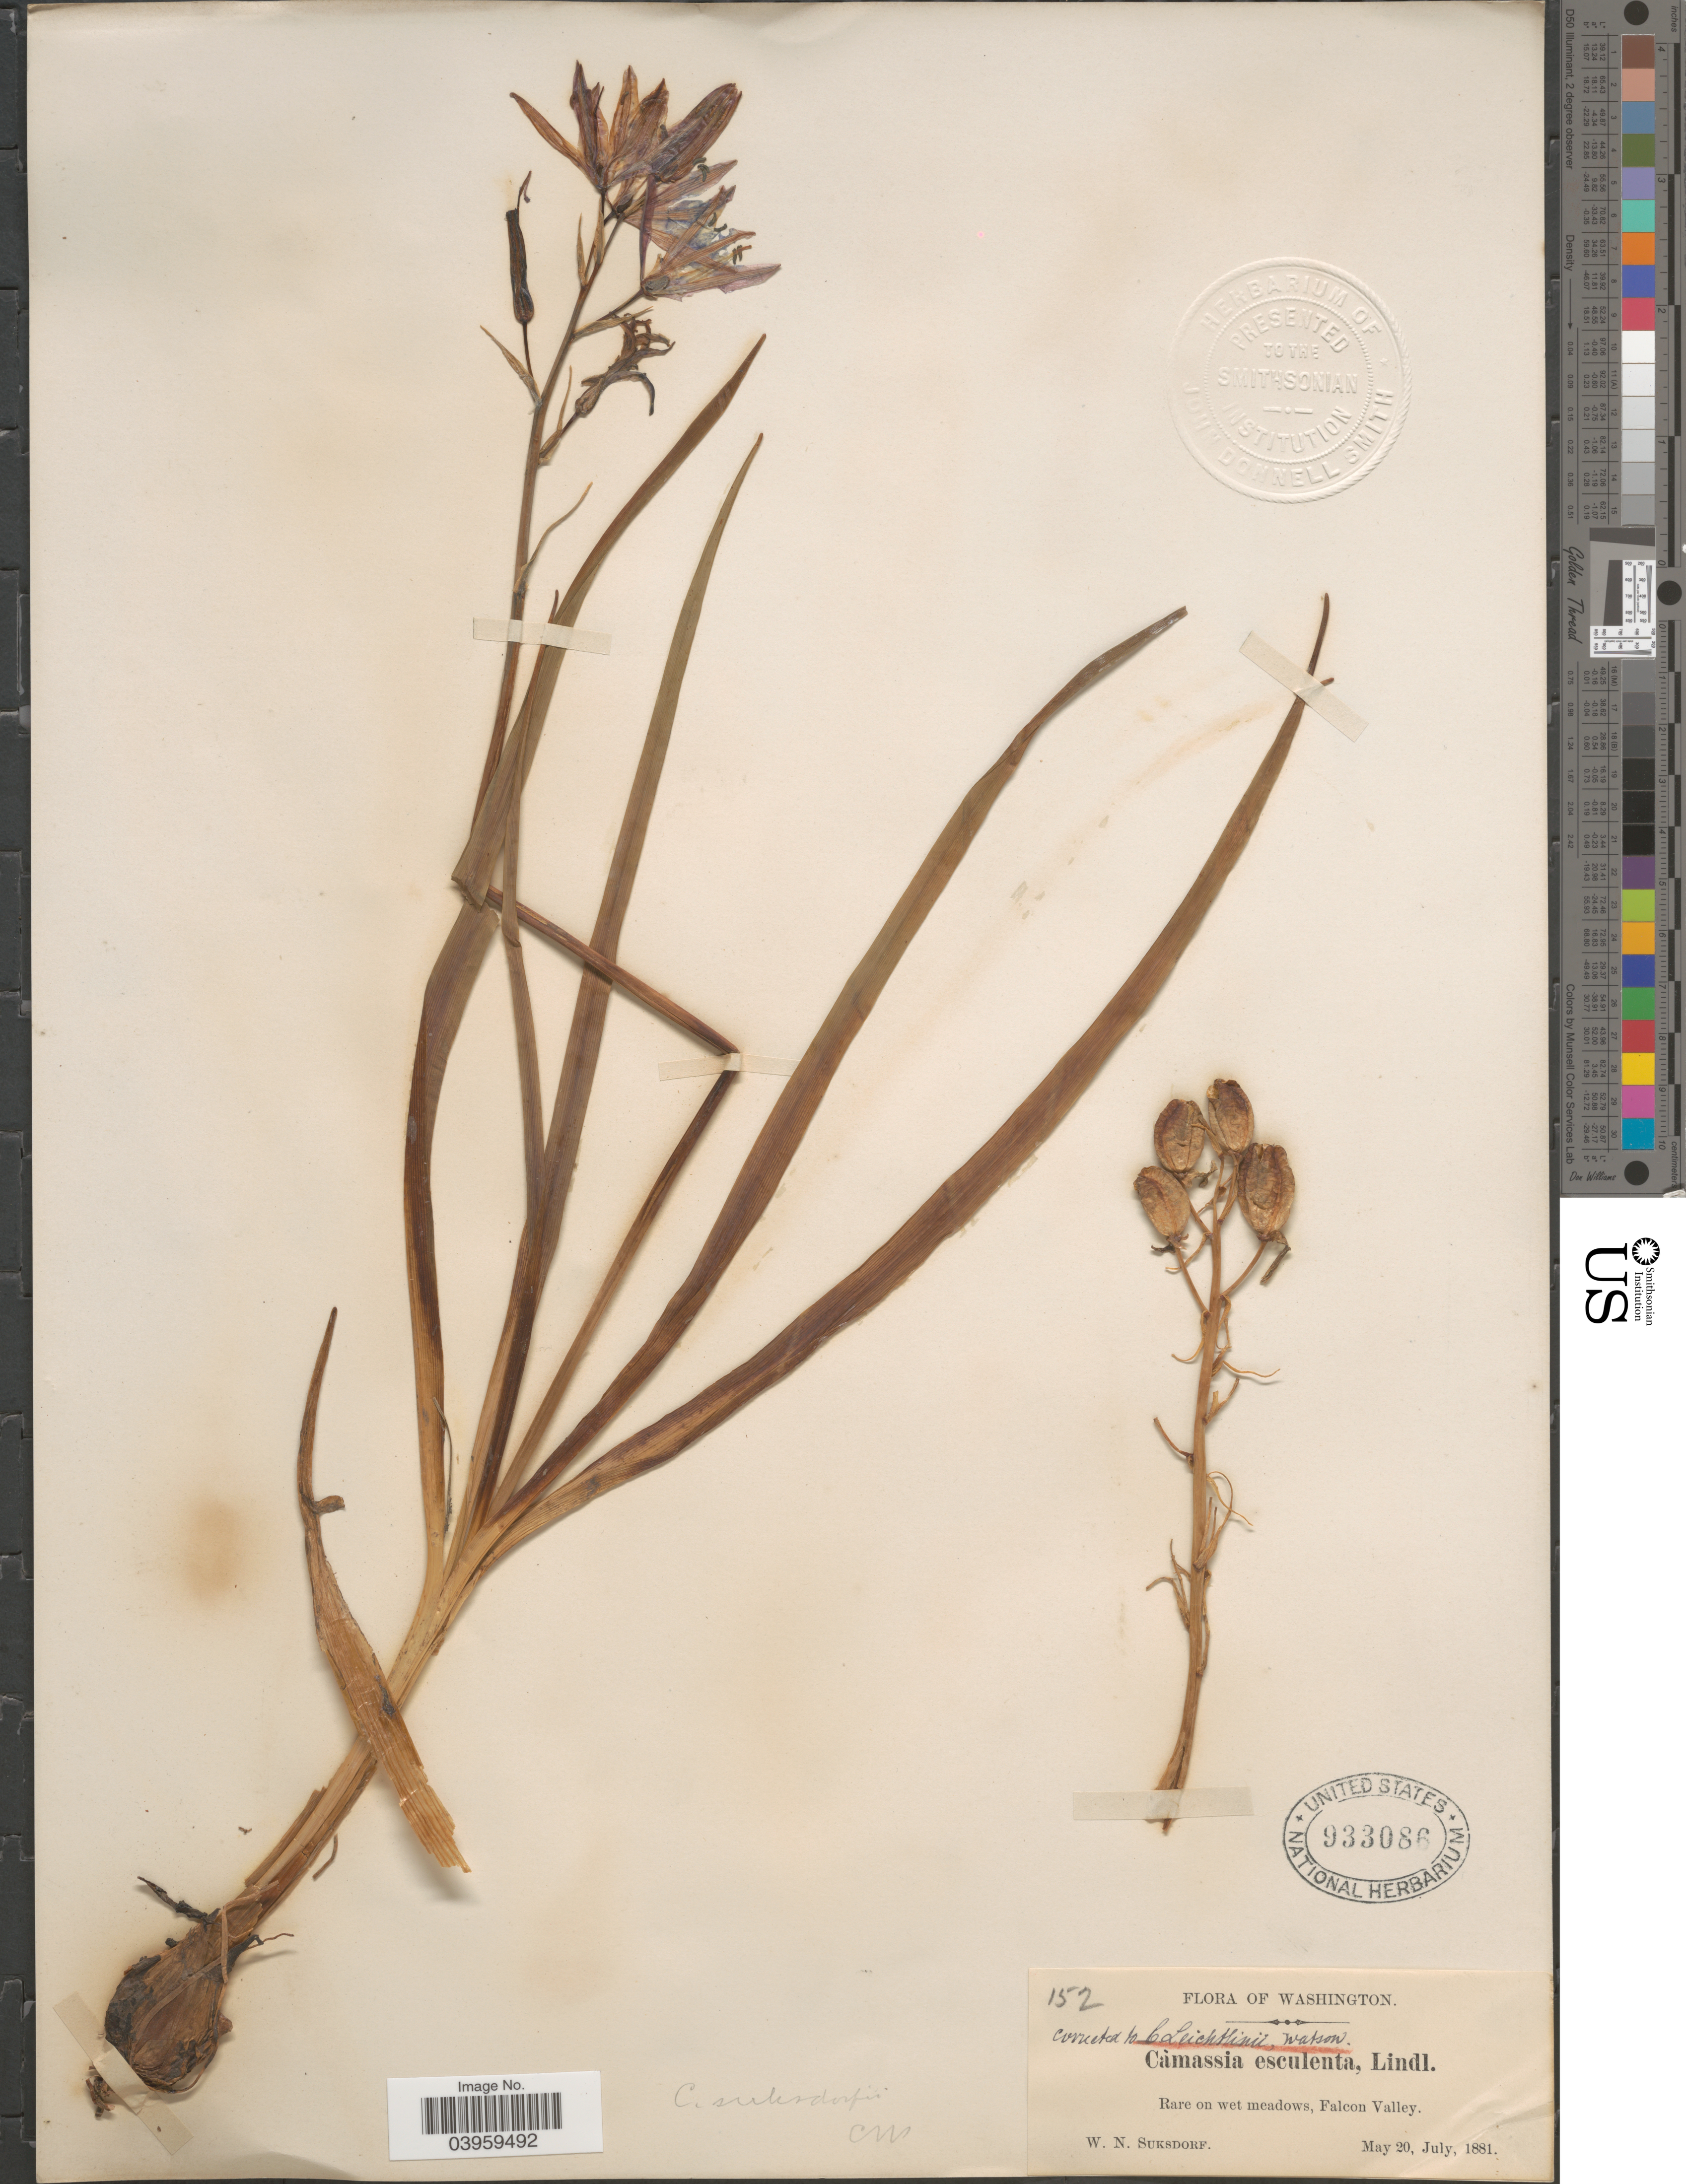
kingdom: Plantae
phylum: Tracheophyta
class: Liliopsida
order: Asparagales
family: Asparagaceae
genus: Camassia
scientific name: Camassia leichtlinii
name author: (Baker) S. Watson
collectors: W. N. Suksdorf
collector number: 152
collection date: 1881-05-20/1881-07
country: United States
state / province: Washington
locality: On wet meadows, Falcon Valley.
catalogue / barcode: US 933086